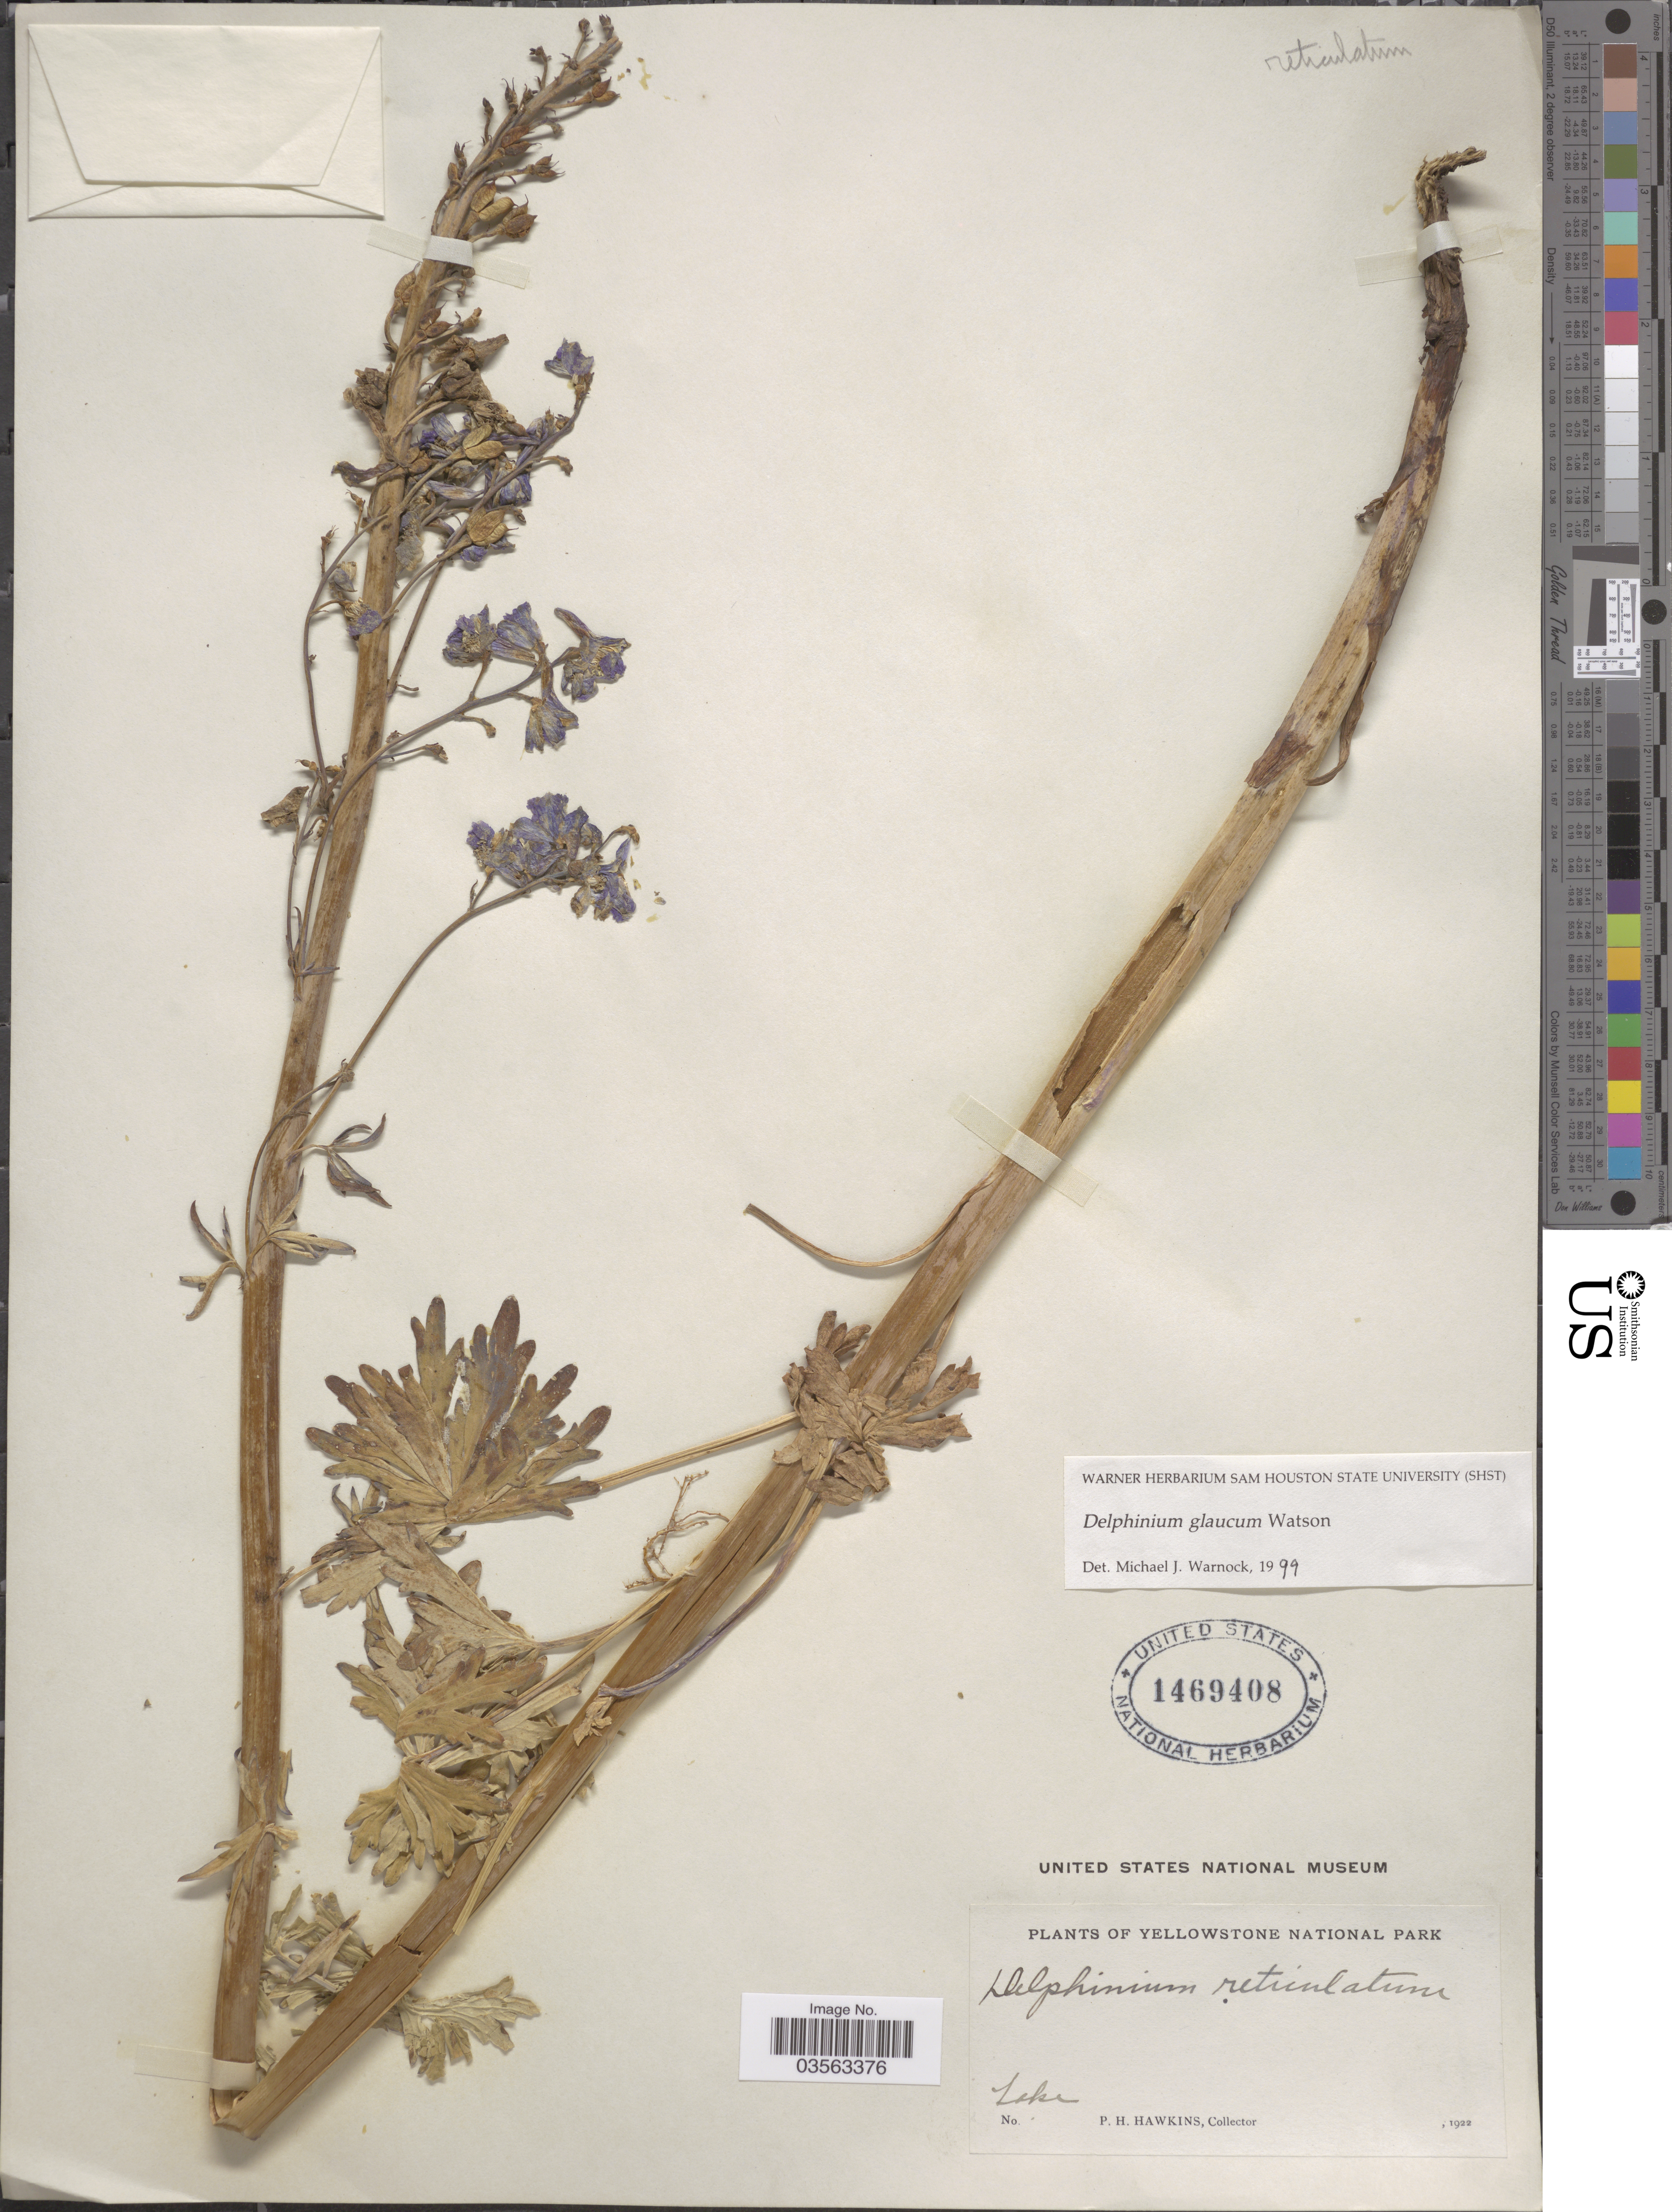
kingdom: Plantae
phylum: Tracheophyta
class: Magnoliopsida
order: Ranunculales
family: Ranunculaceae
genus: Delphinium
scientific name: Delphinium glaucum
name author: S. Watson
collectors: P. Hawkins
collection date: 1922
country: United States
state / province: Wyoming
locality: Yellowstone National Park. Lake.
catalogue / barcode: US 1469408